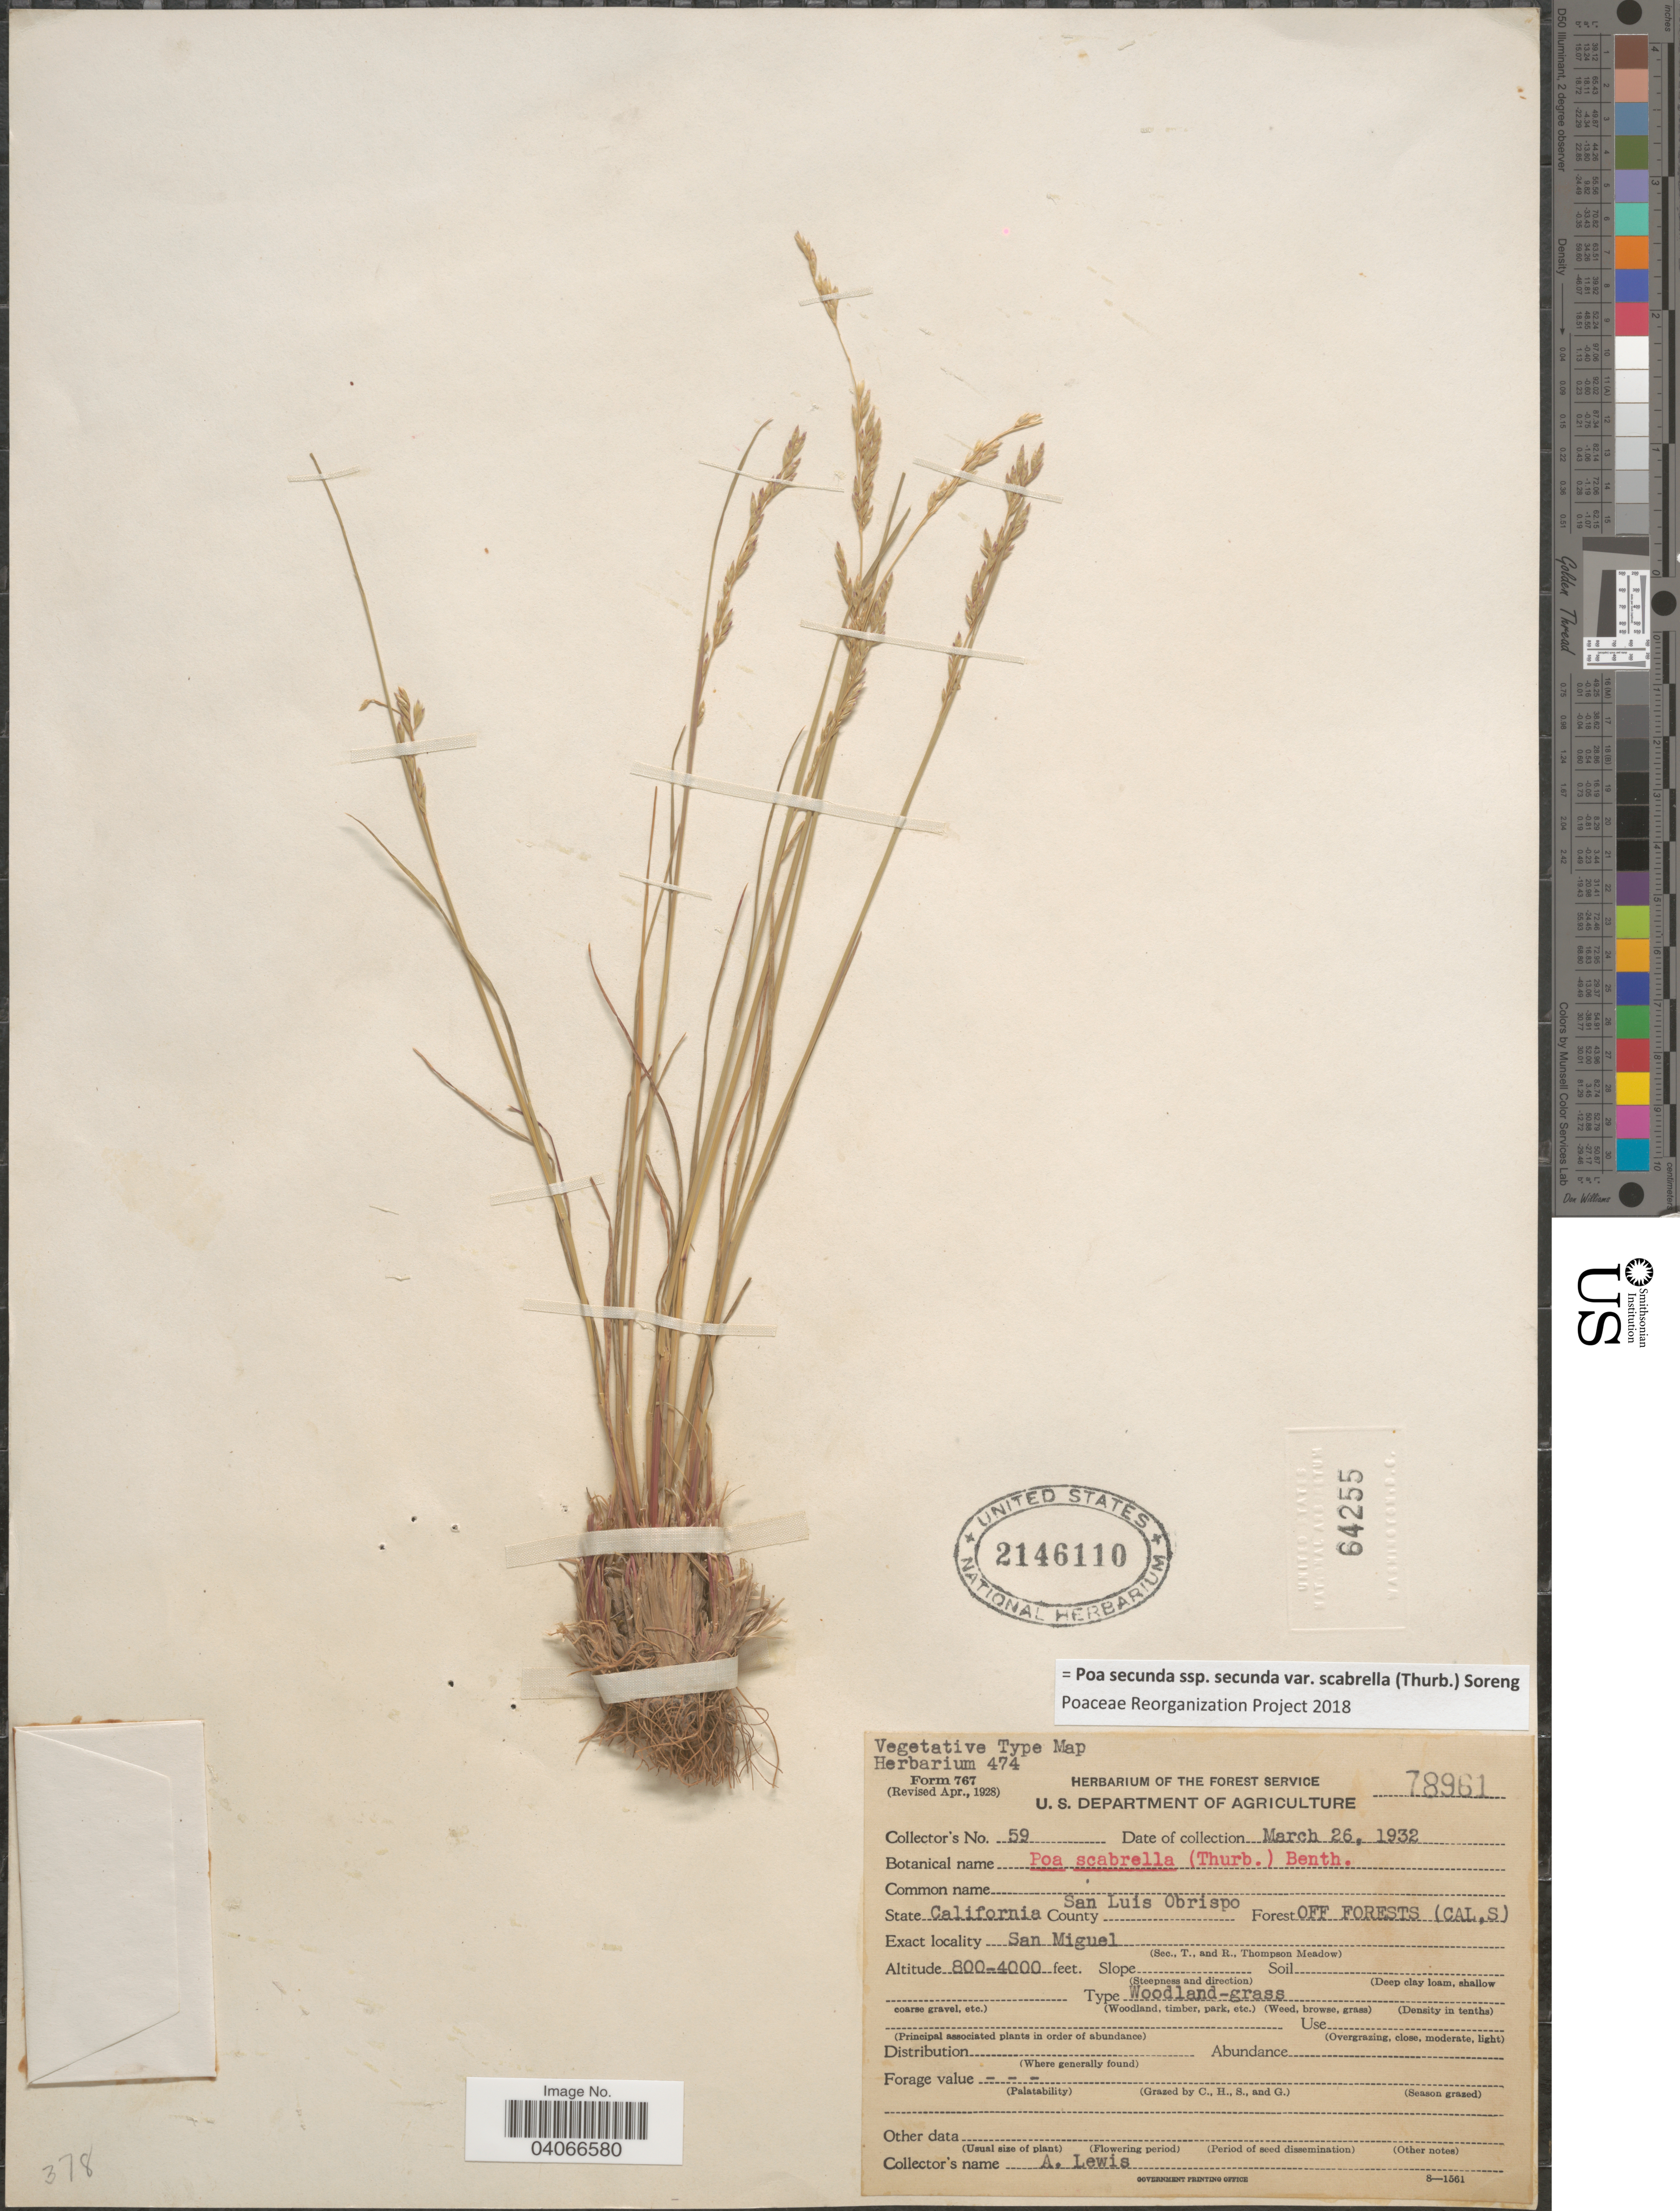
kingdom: Plantae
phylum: Tracheophyta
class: Liliopsida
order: Poales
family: Poaceae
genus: Poa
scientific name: Poa secunda subsp. secunda var. scabrella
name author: (Thurb.) Soreng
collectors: A. Lewis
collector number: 59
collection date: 1932-03-26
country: United States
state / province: California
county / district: San Luis Obispo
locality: County San Luis Obrispo. Forest Off Forests (Cal. S). San Miguel.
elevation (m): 244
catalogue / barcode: US 2146110